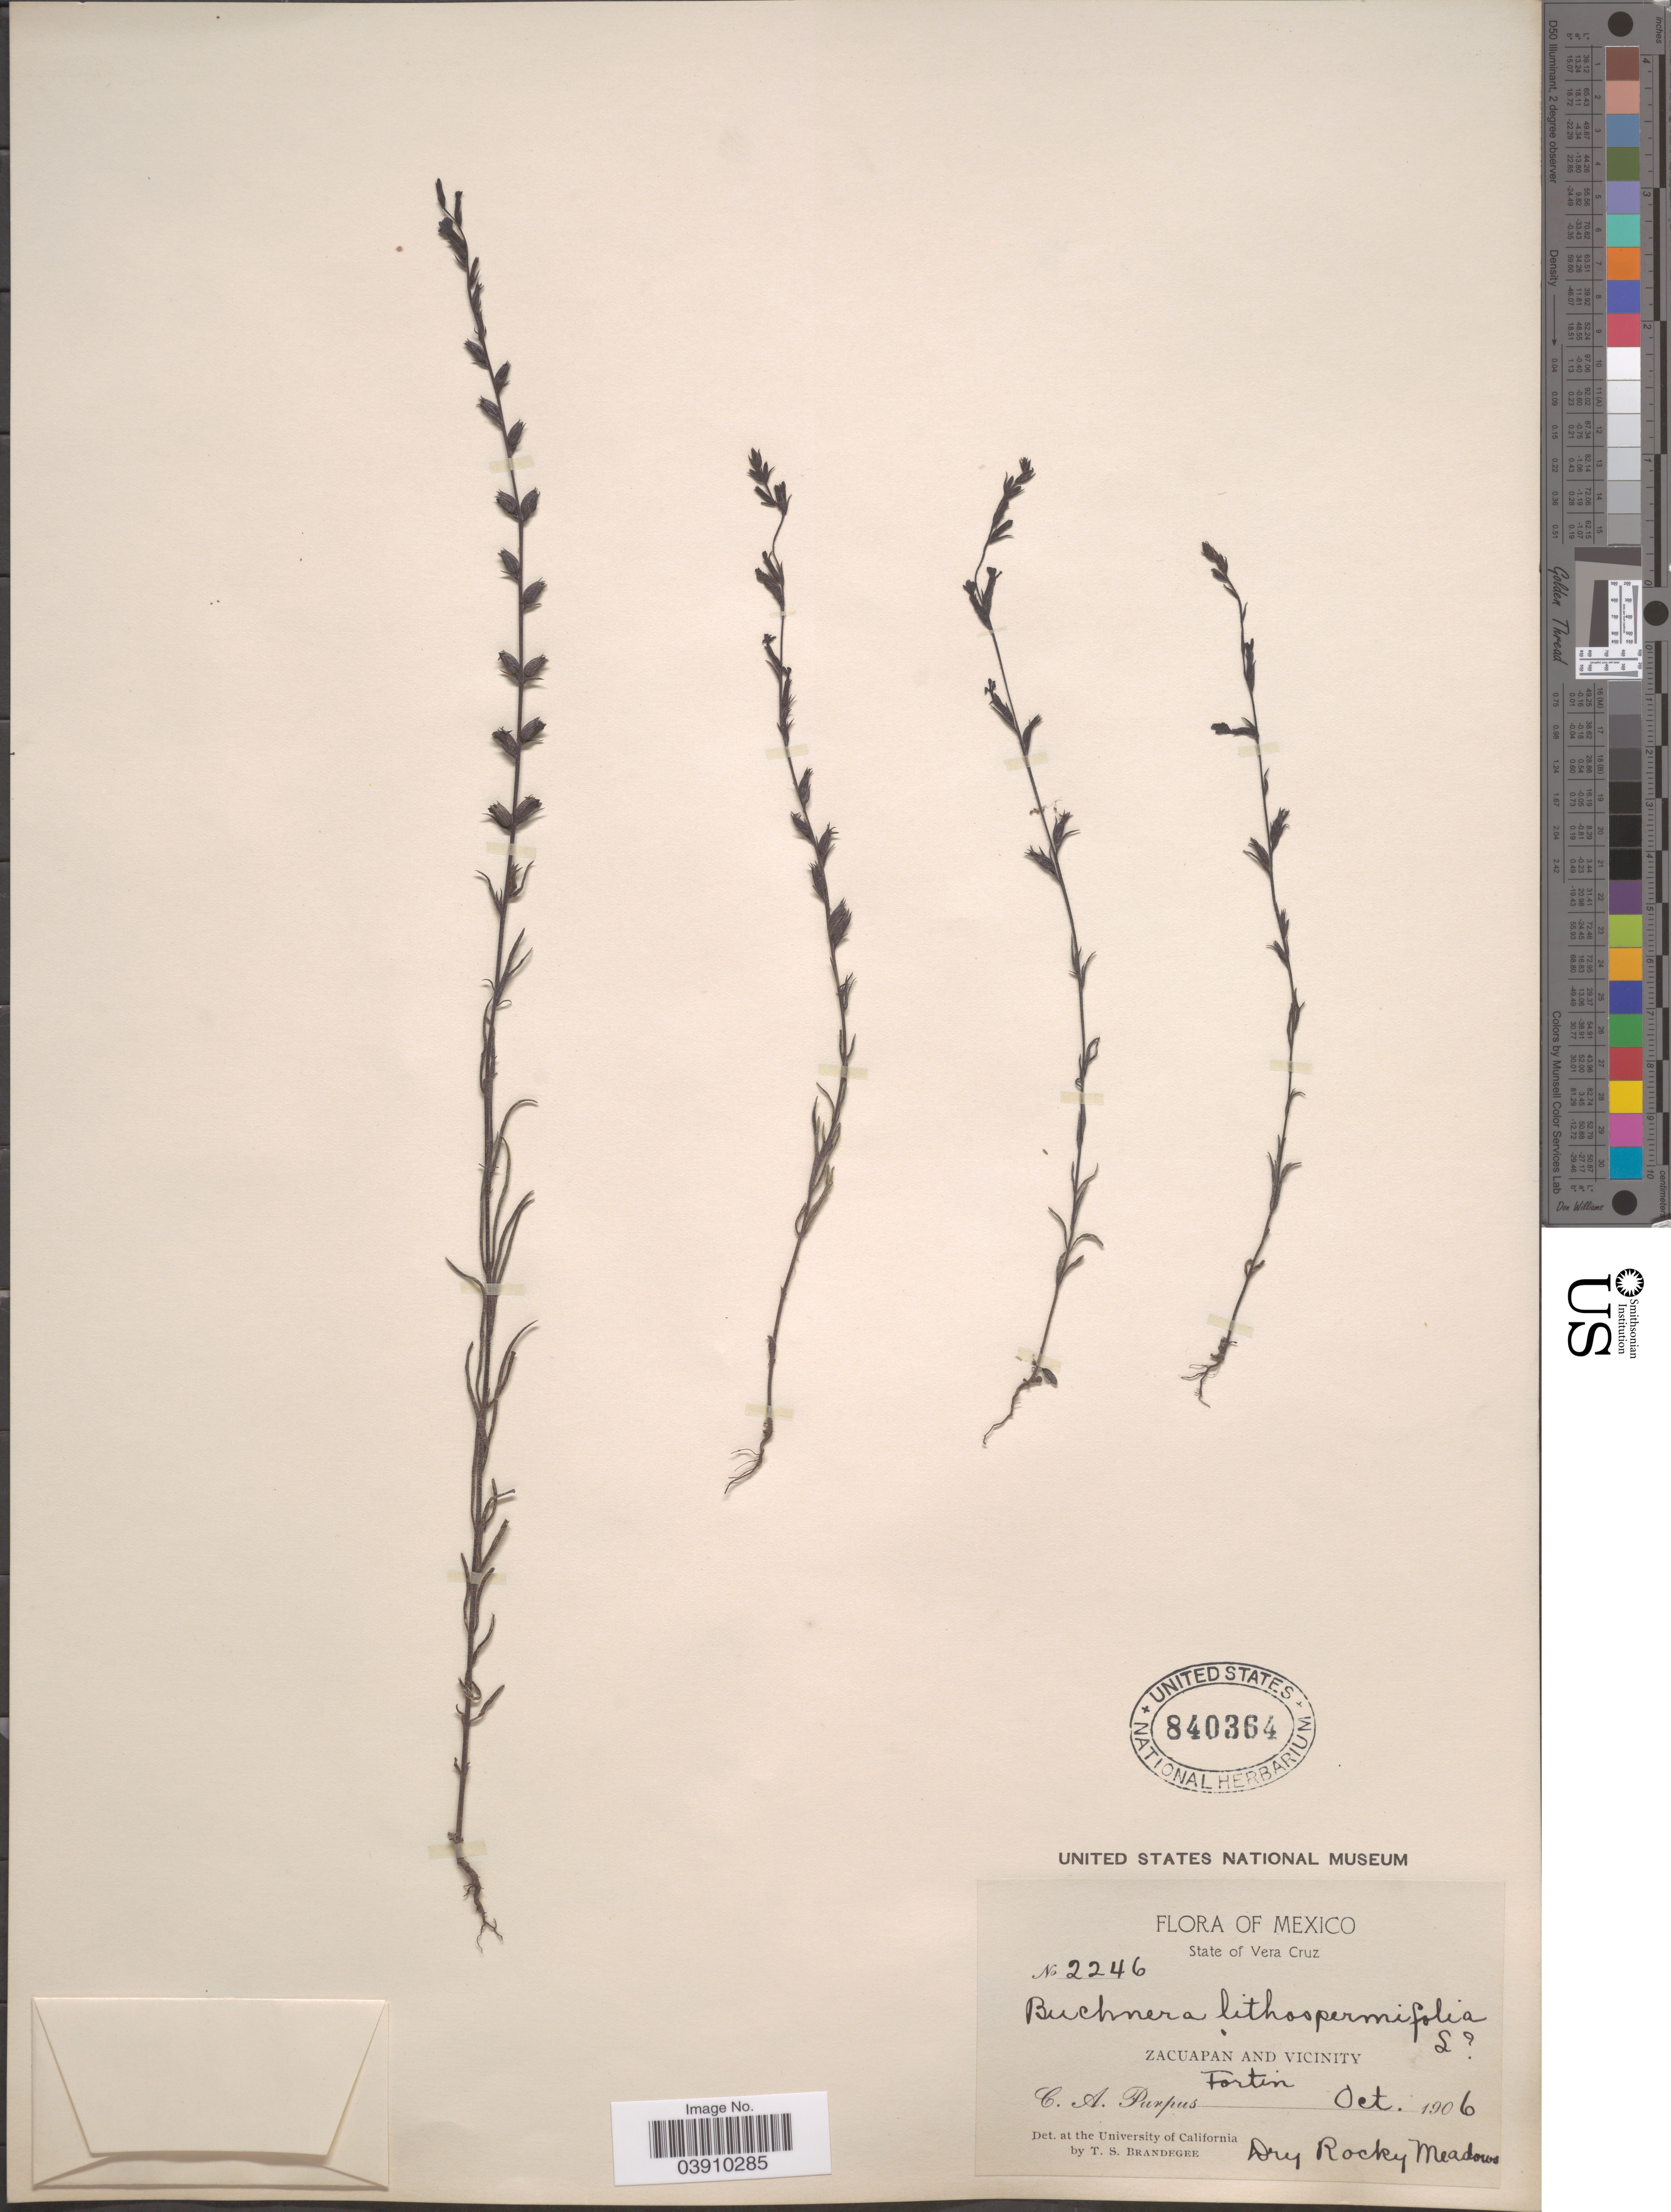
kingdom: Plantae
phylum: Tracheophyta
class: Magnoliopsida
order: Lamiales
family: Orobanchaceae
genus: Buchnera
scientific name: Buchnera pusilla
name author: Kunth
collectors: C. A. Purpus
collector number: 2246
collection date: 1906-10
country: Mexico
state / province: Veracruz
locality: Vera Cruz. Zacuapan and Vicinity. Fortin.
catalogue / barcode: US 840364